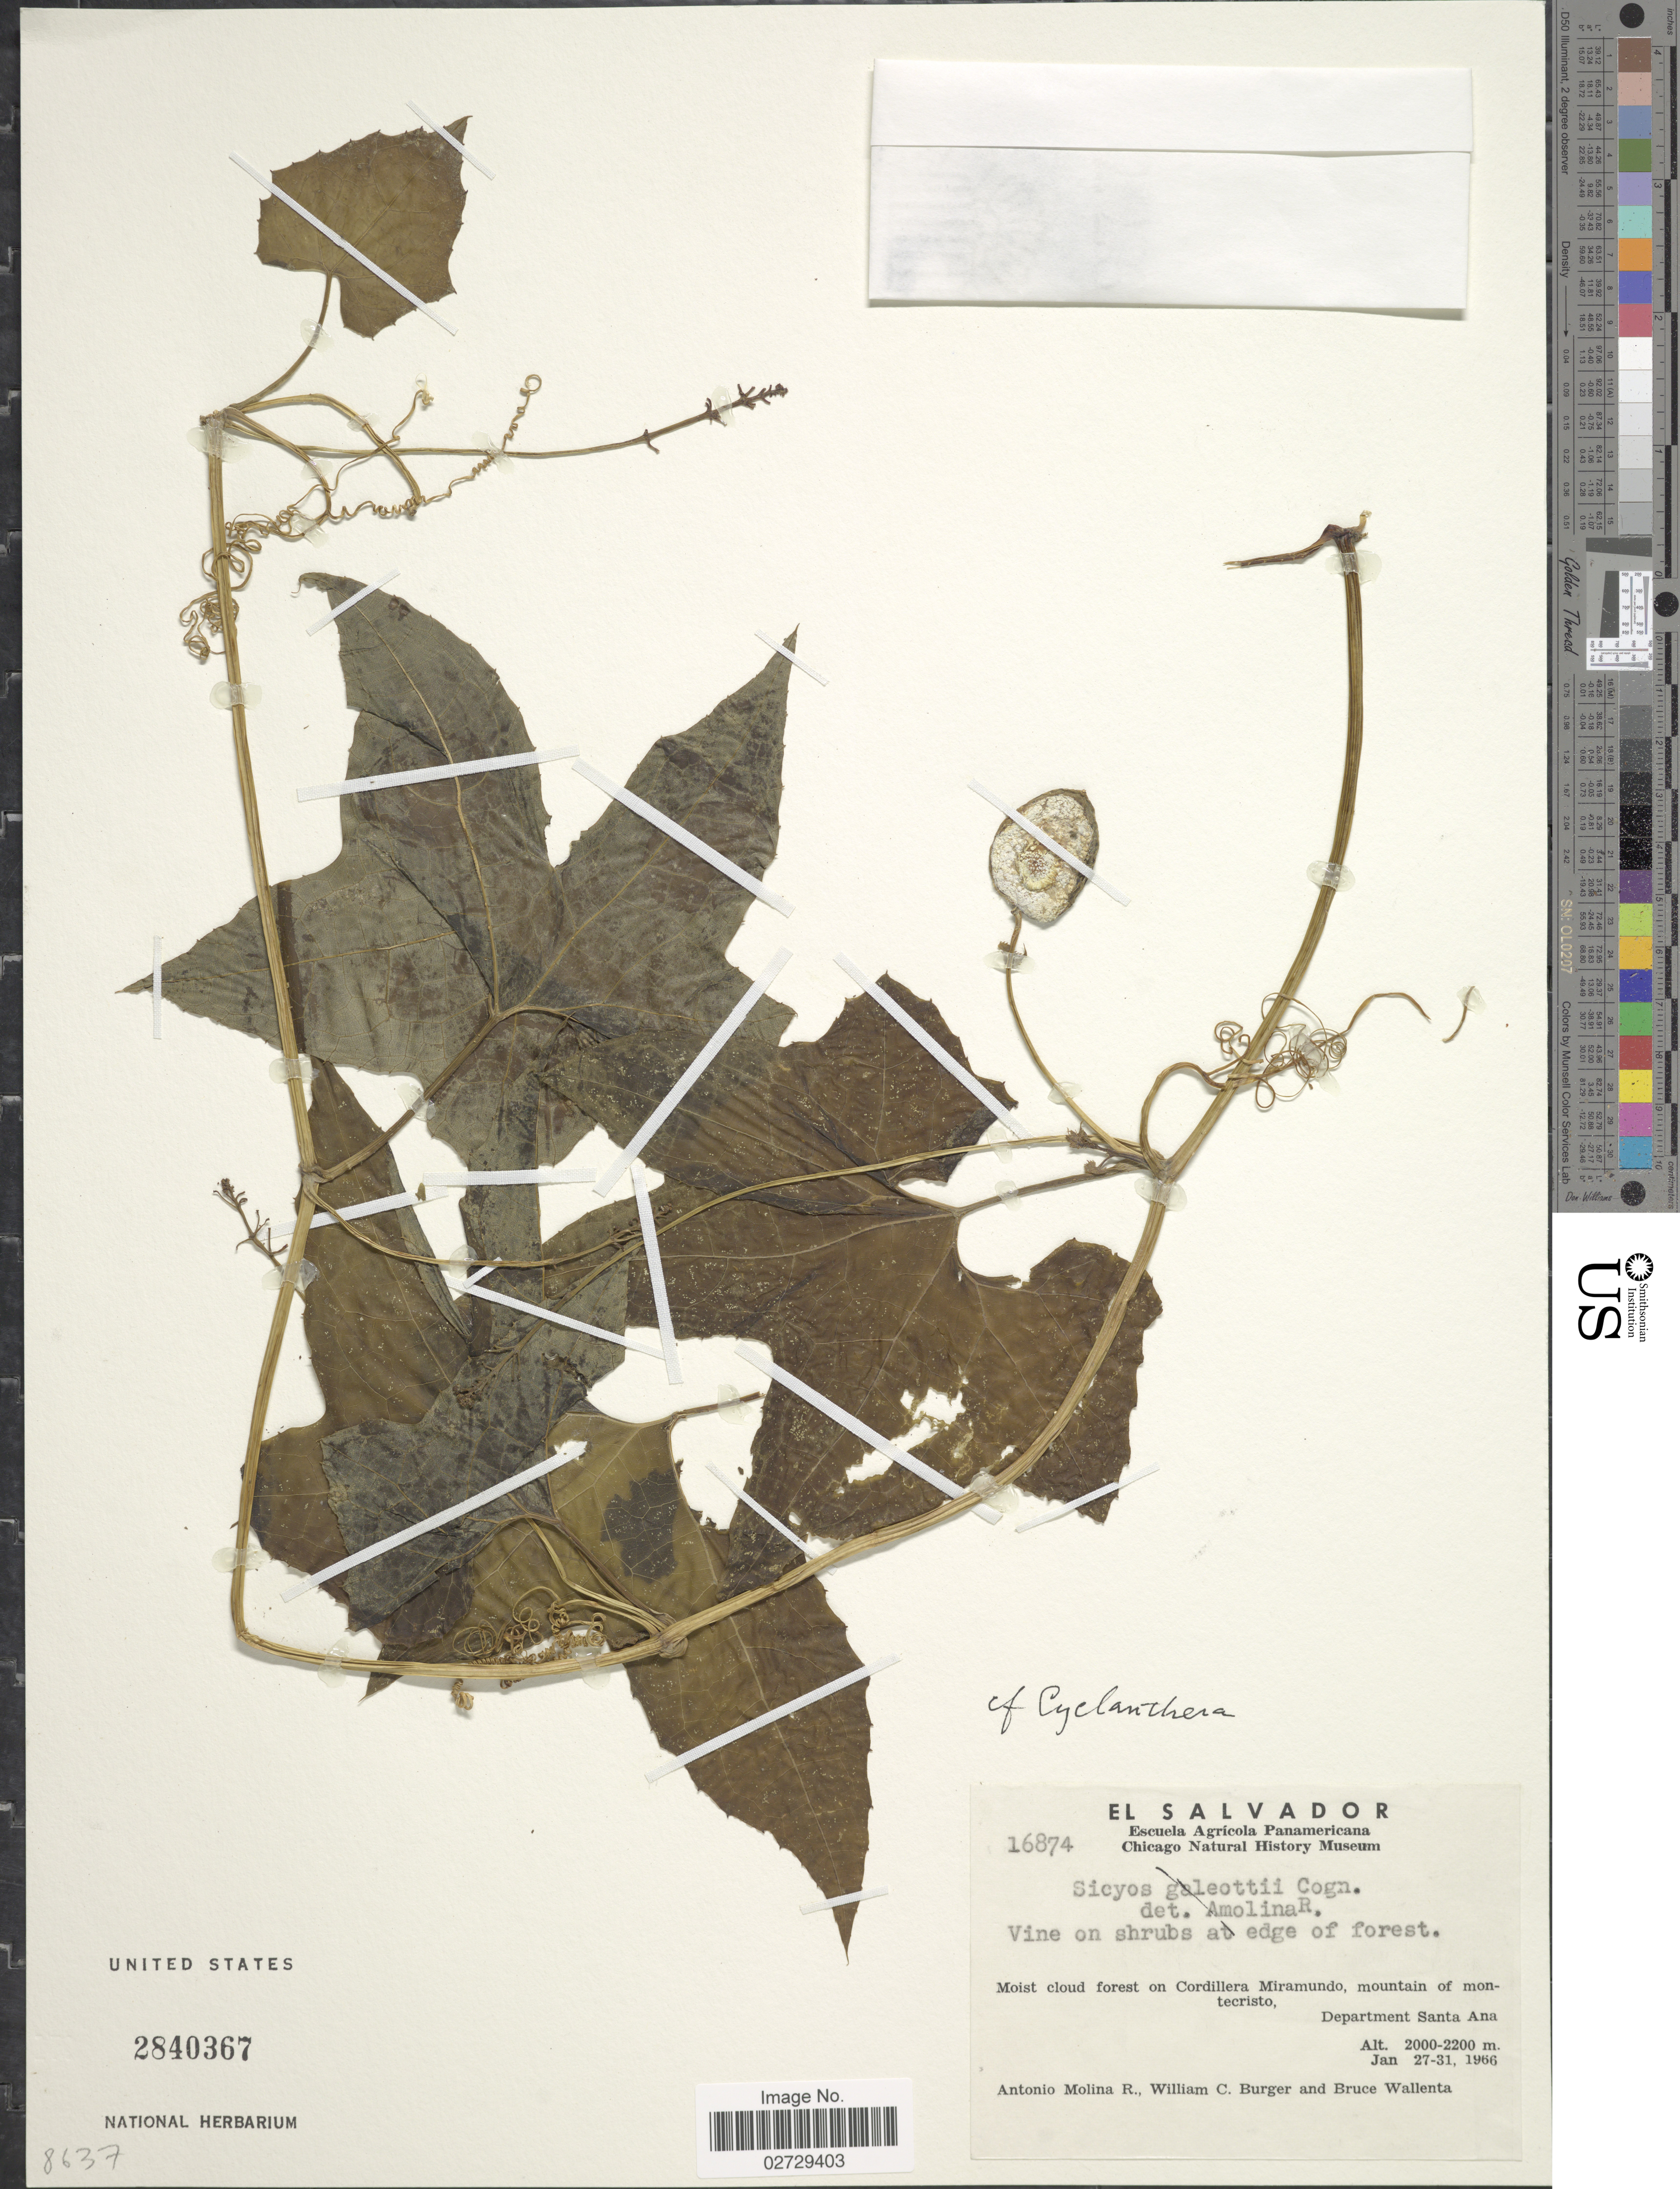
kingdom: Plantae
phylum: Tracheophyta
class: Magnoliopsida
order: Cucurbitales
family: Cucurbitaceae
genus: Cyclanthera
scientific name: Cyclanthera sp.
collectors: A. Molina R., W. Burger & B. Wallenta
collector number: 16874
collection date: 1966-01-27/1966-01-31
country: El Salvador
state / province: Santa Ana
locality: Moist cloud forest on Cordillera Miramundo, mountain of montecristo, Department Santa Ana.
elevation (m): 2000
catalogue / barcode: US 2840367